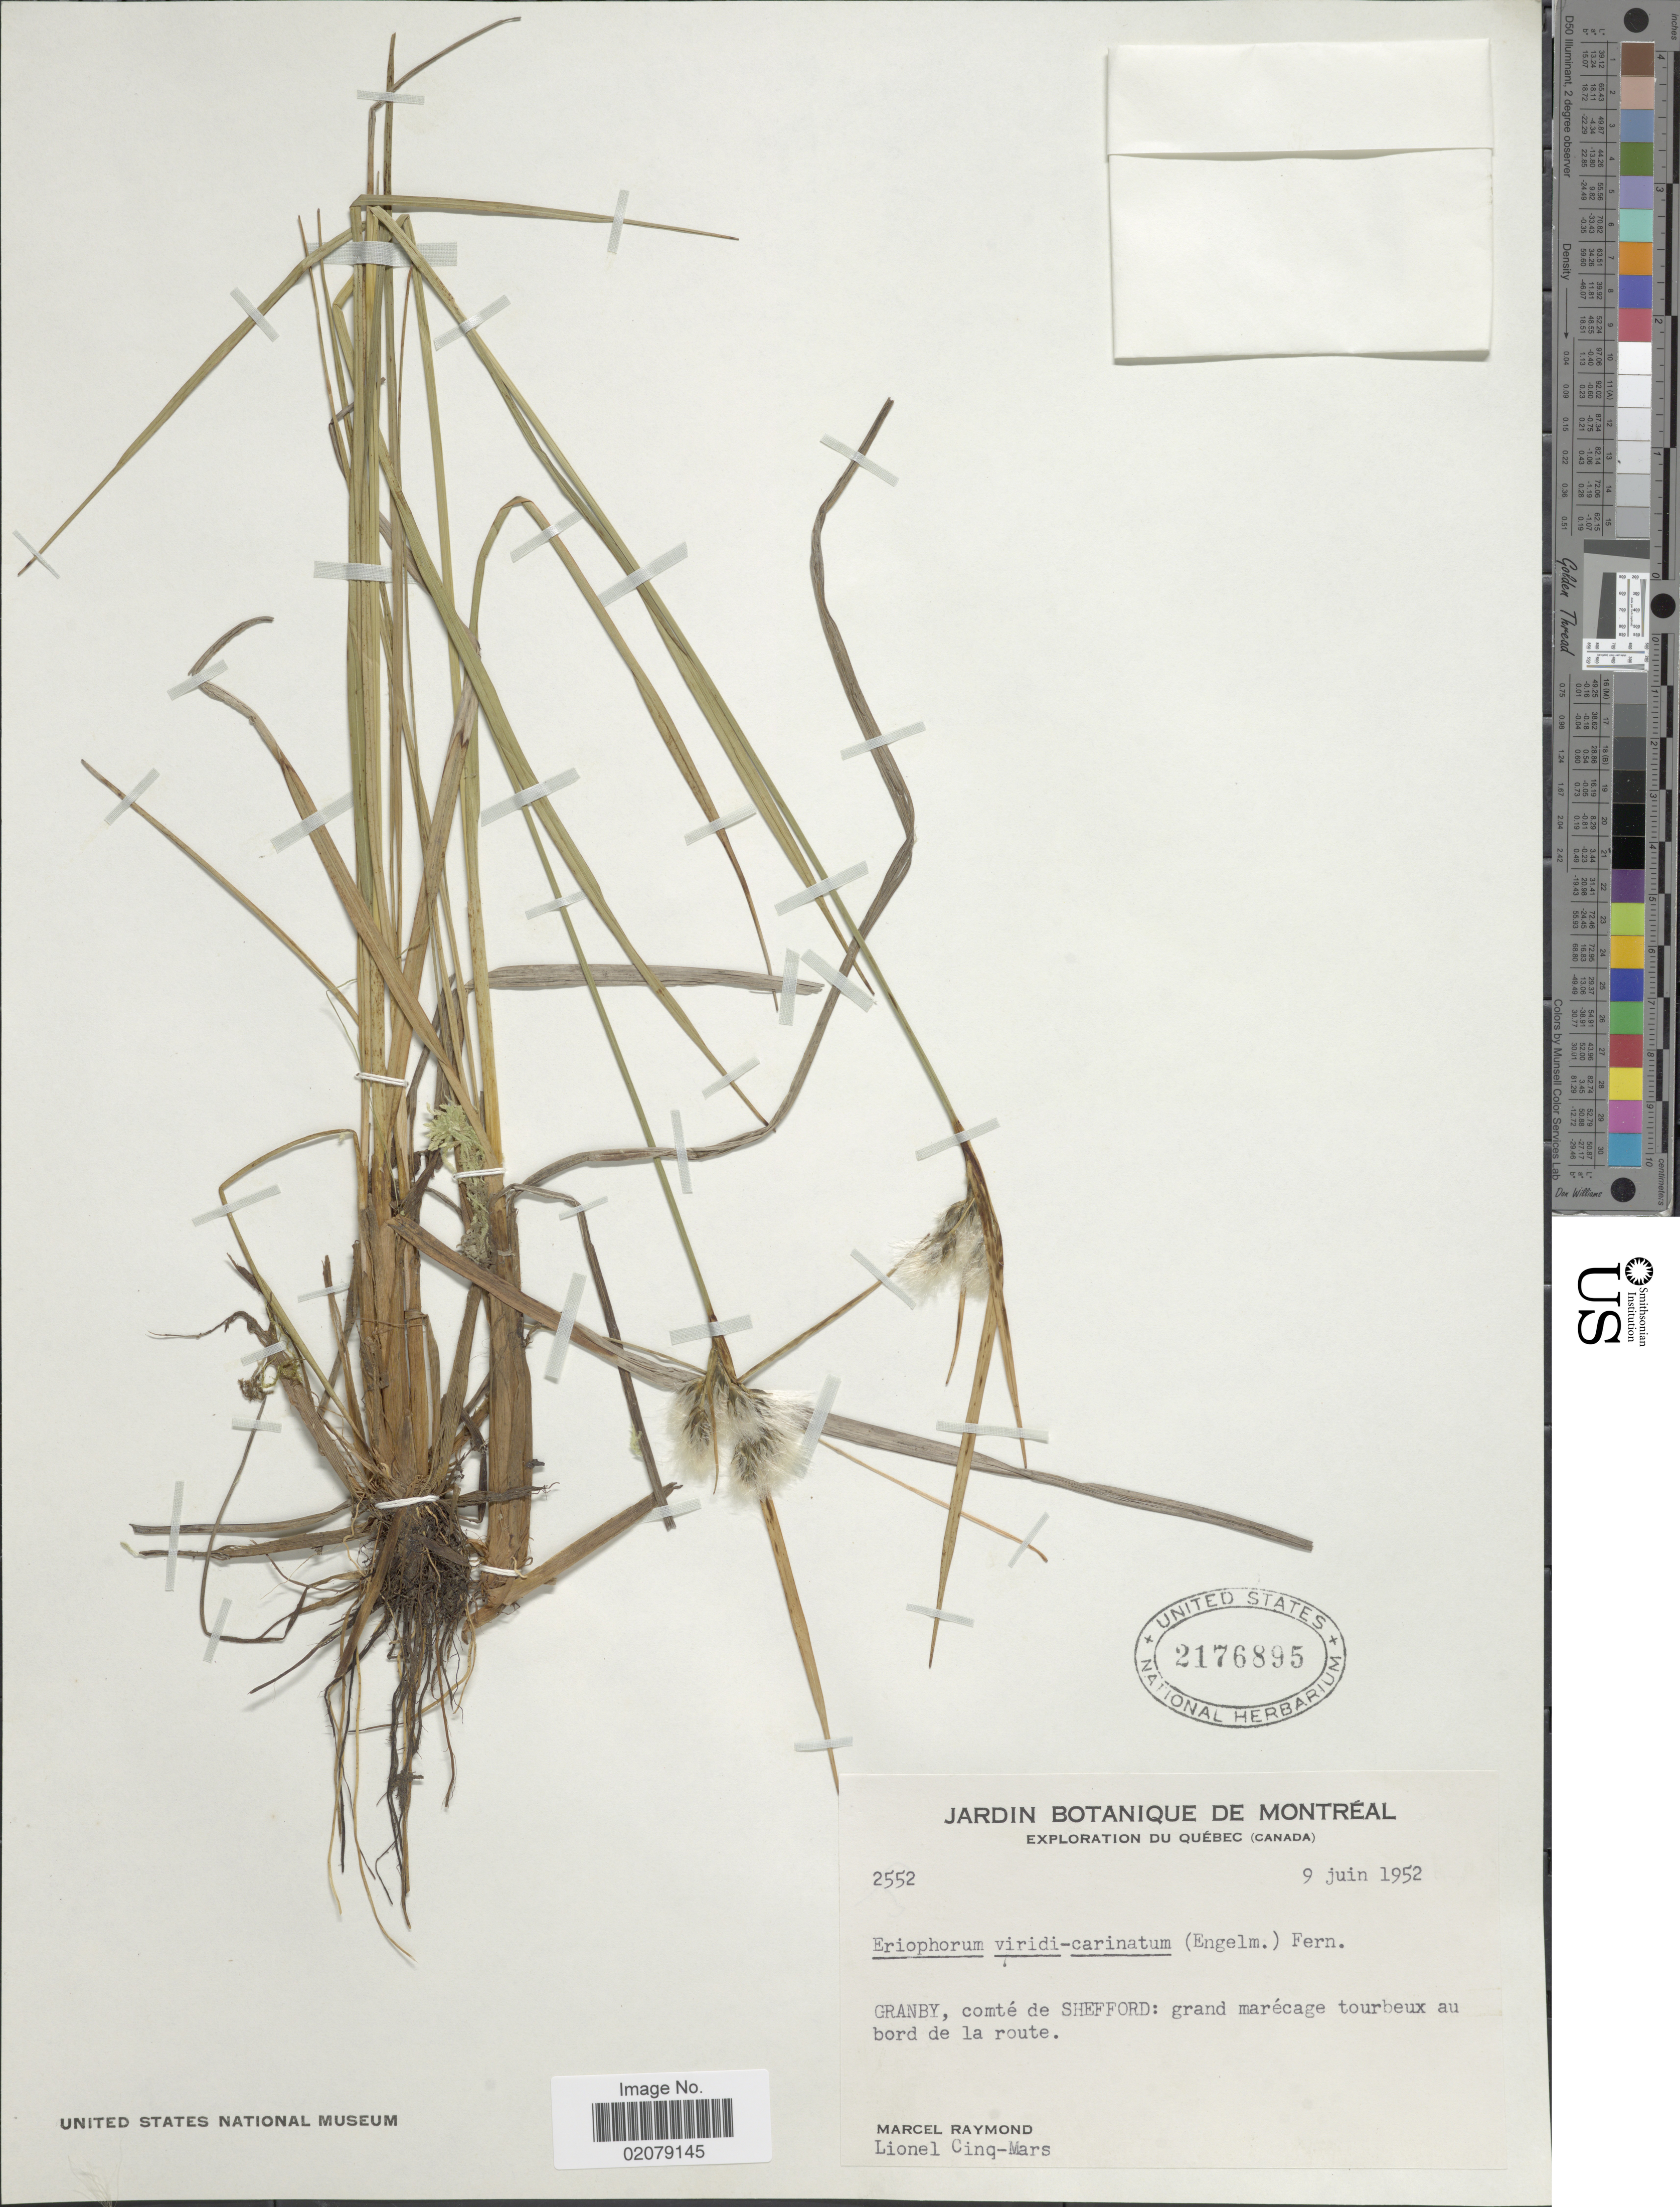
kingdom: Plantae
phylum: Tracheophyta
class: Liliopsida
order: Poales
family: Cyperaceae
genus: Eriophorum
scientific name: Eriophorum viridicarinatum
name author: (Englem.) Fernald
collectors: M. Raymond & L. Clinq-Mars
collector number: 2552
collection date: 1952-06-09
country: Canada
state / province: Quebec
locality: Granby, comte de Shefford: grand marecage tourbeux au bord de la route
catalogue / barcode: US 2176895